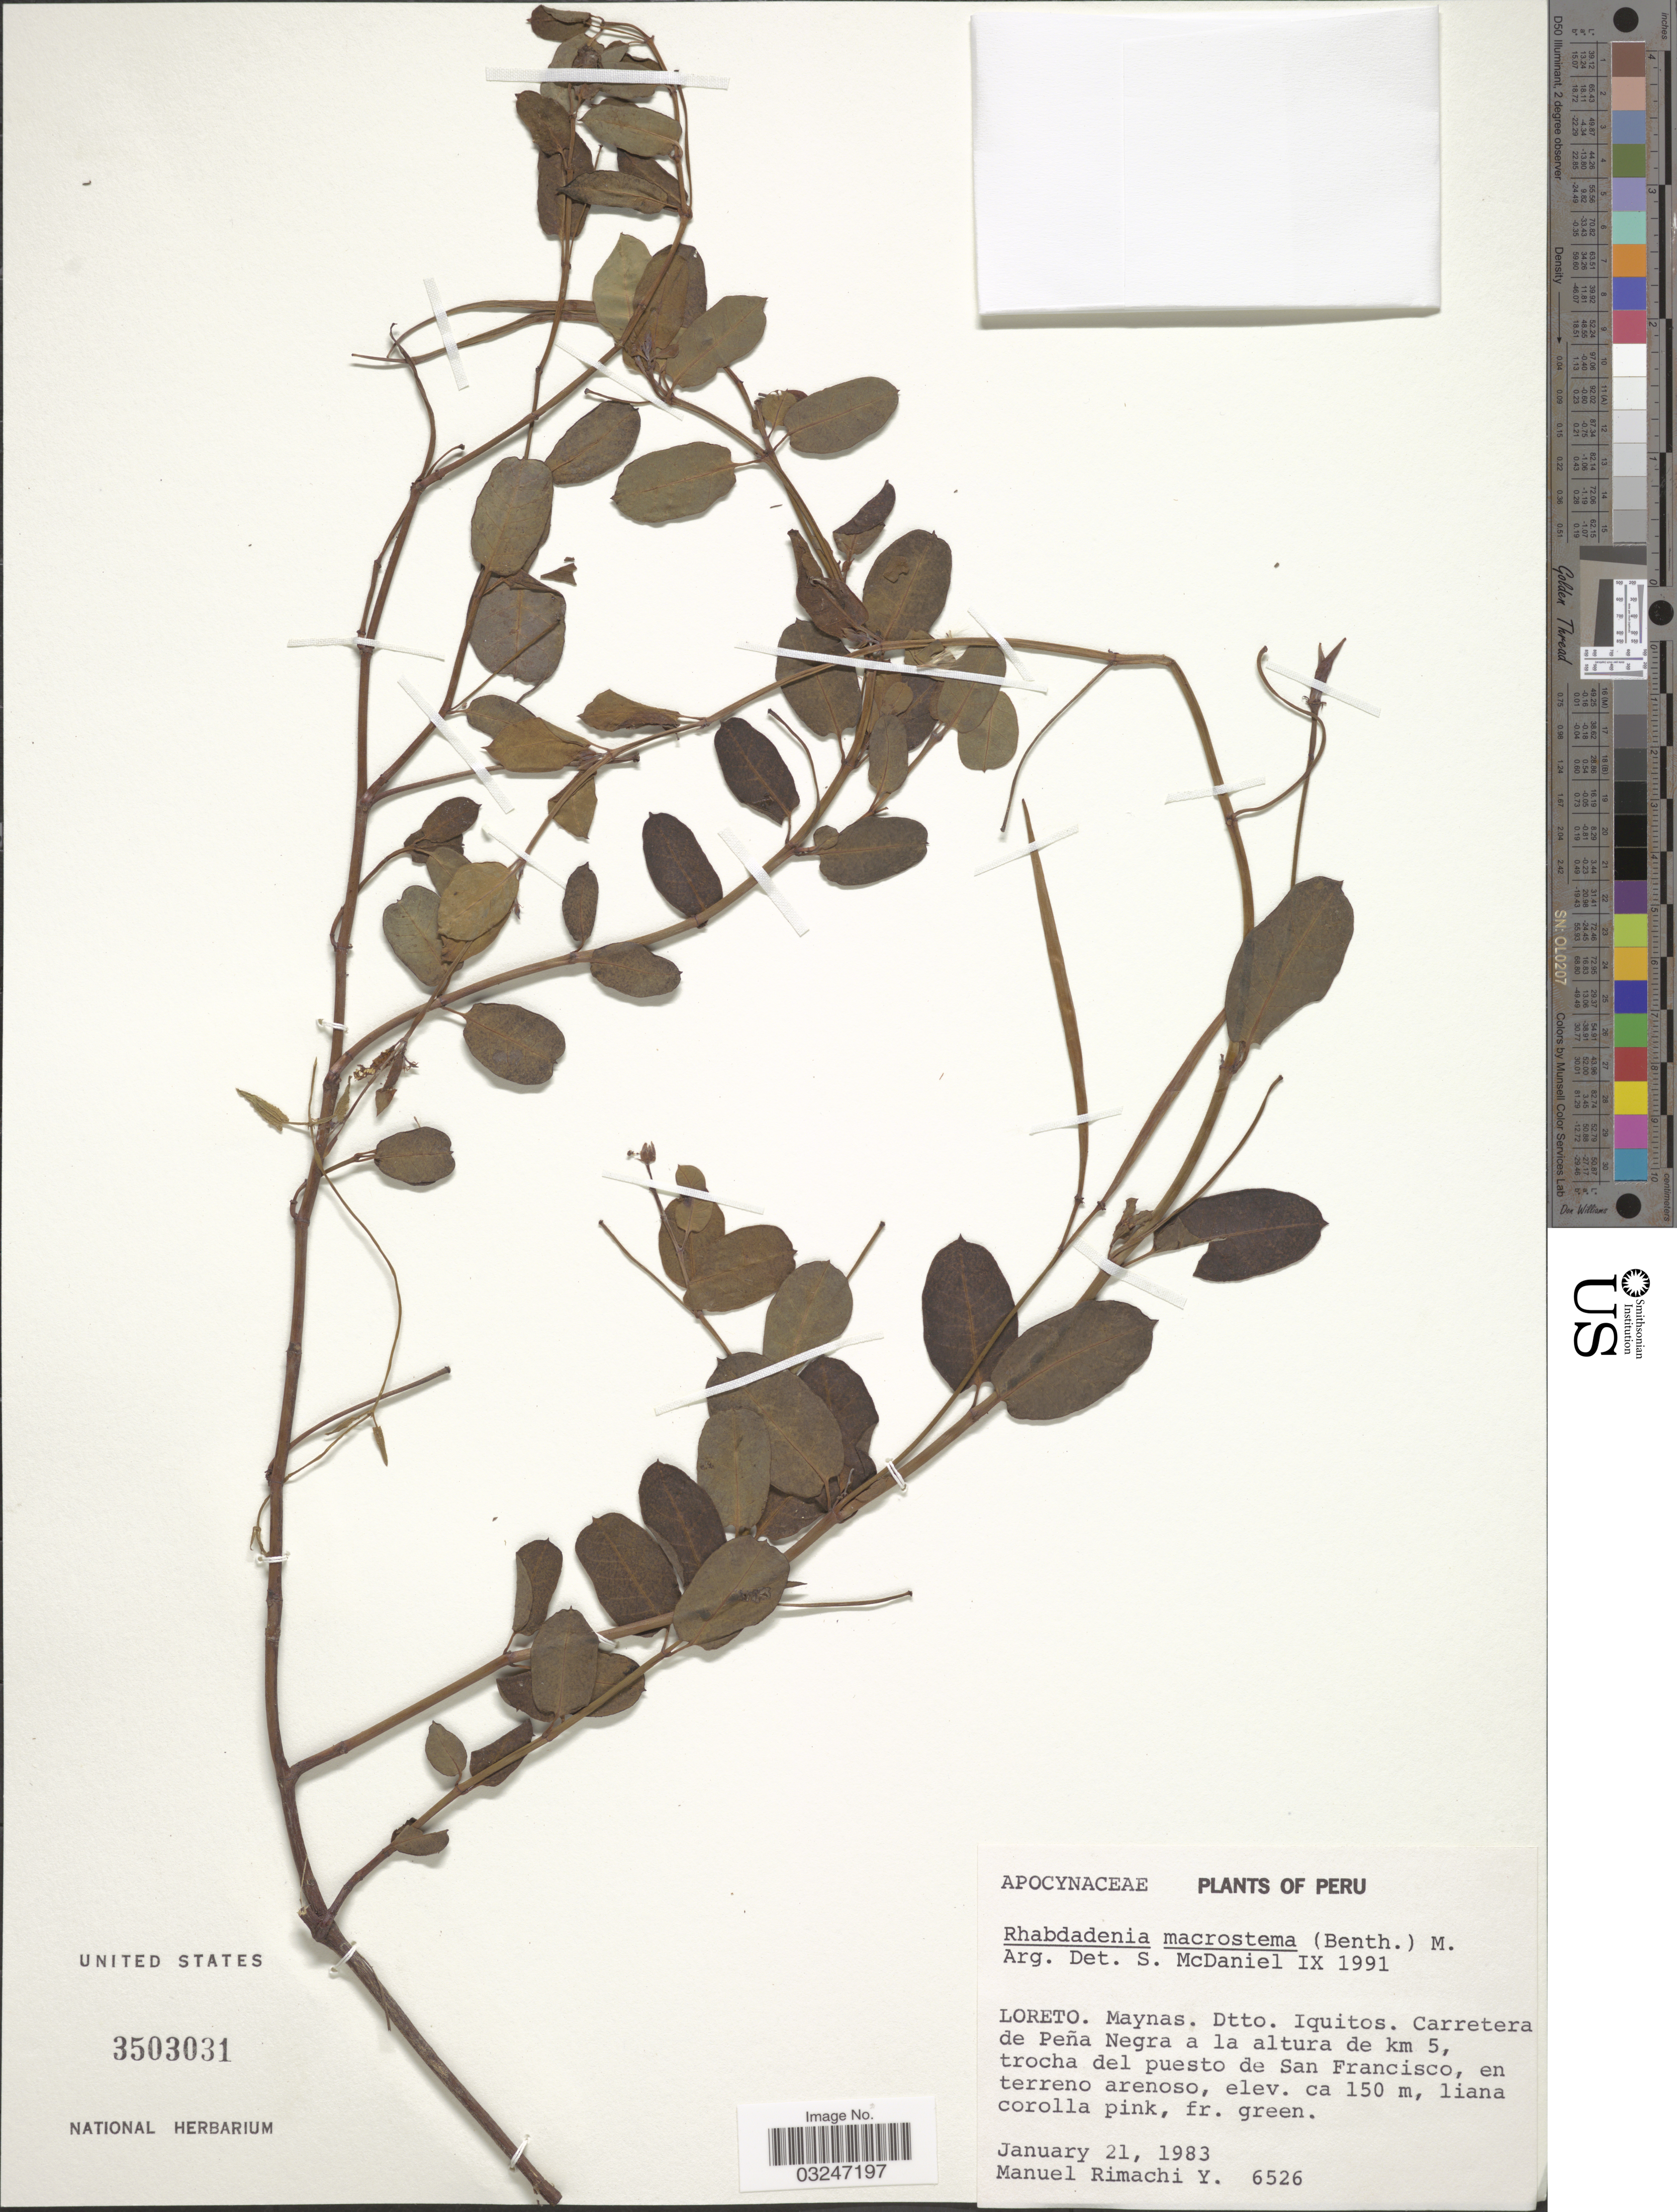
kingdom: Plantae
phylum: Tracheophyta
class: Magnoliopsida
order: Gentianales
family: Apocynaceae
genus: Rhabdadenia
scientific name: Rhabdadenia macrostoma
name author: (Benth.) Müll. Arg.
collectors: M. Rimachi Y.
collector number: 6526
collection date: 1983-01-21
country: Peru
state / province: Loreto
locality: Maynas. Dtto. Iquitos. Carretera de Peña Negra a la altura de km 5, trocha del puesto de San Francisco.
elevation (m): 150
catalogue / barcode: US 3503031